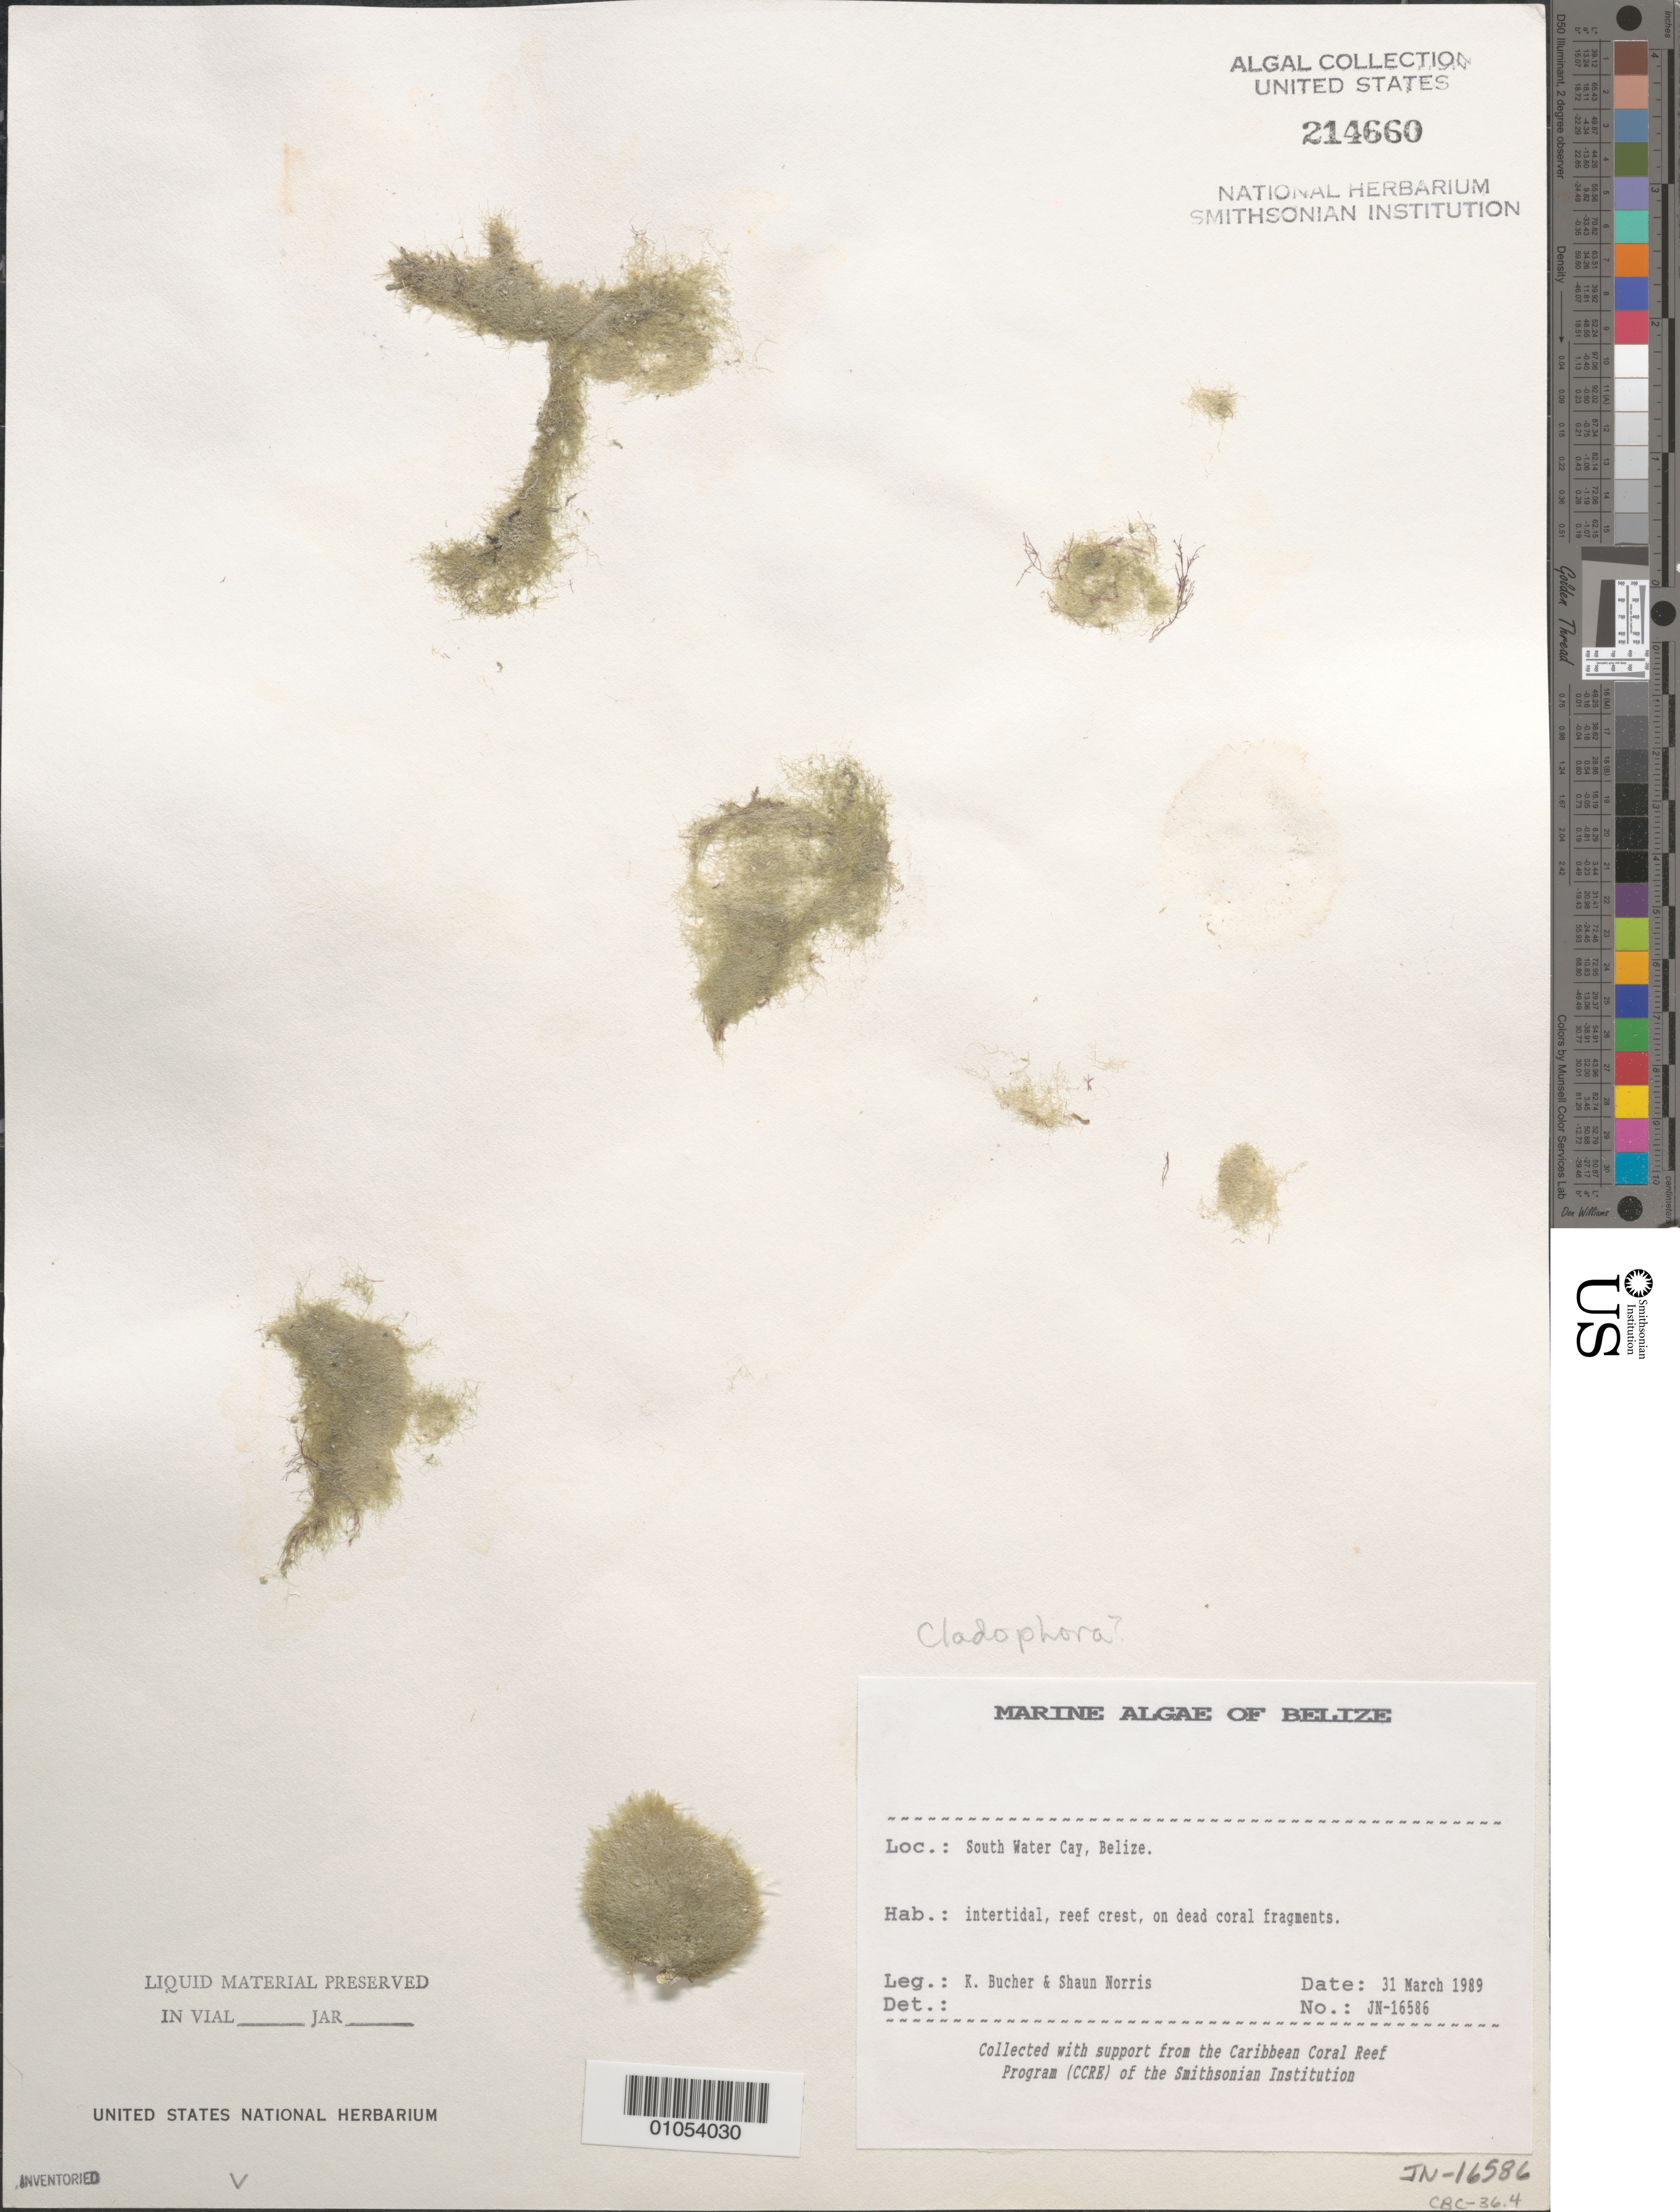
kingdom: Plantae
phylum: Chlorophyta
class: Ulvophyceae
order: Cladophorales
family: Cladophoraceae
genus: Cladophora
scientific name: Cladophora sp.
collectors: K. E. Bucher & S. Norris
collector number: JN-16586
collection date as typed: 31 Mar 1989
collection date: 1989-03-31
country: Belize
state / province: Stann Creek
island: South Water Cay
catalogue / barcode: US 214660